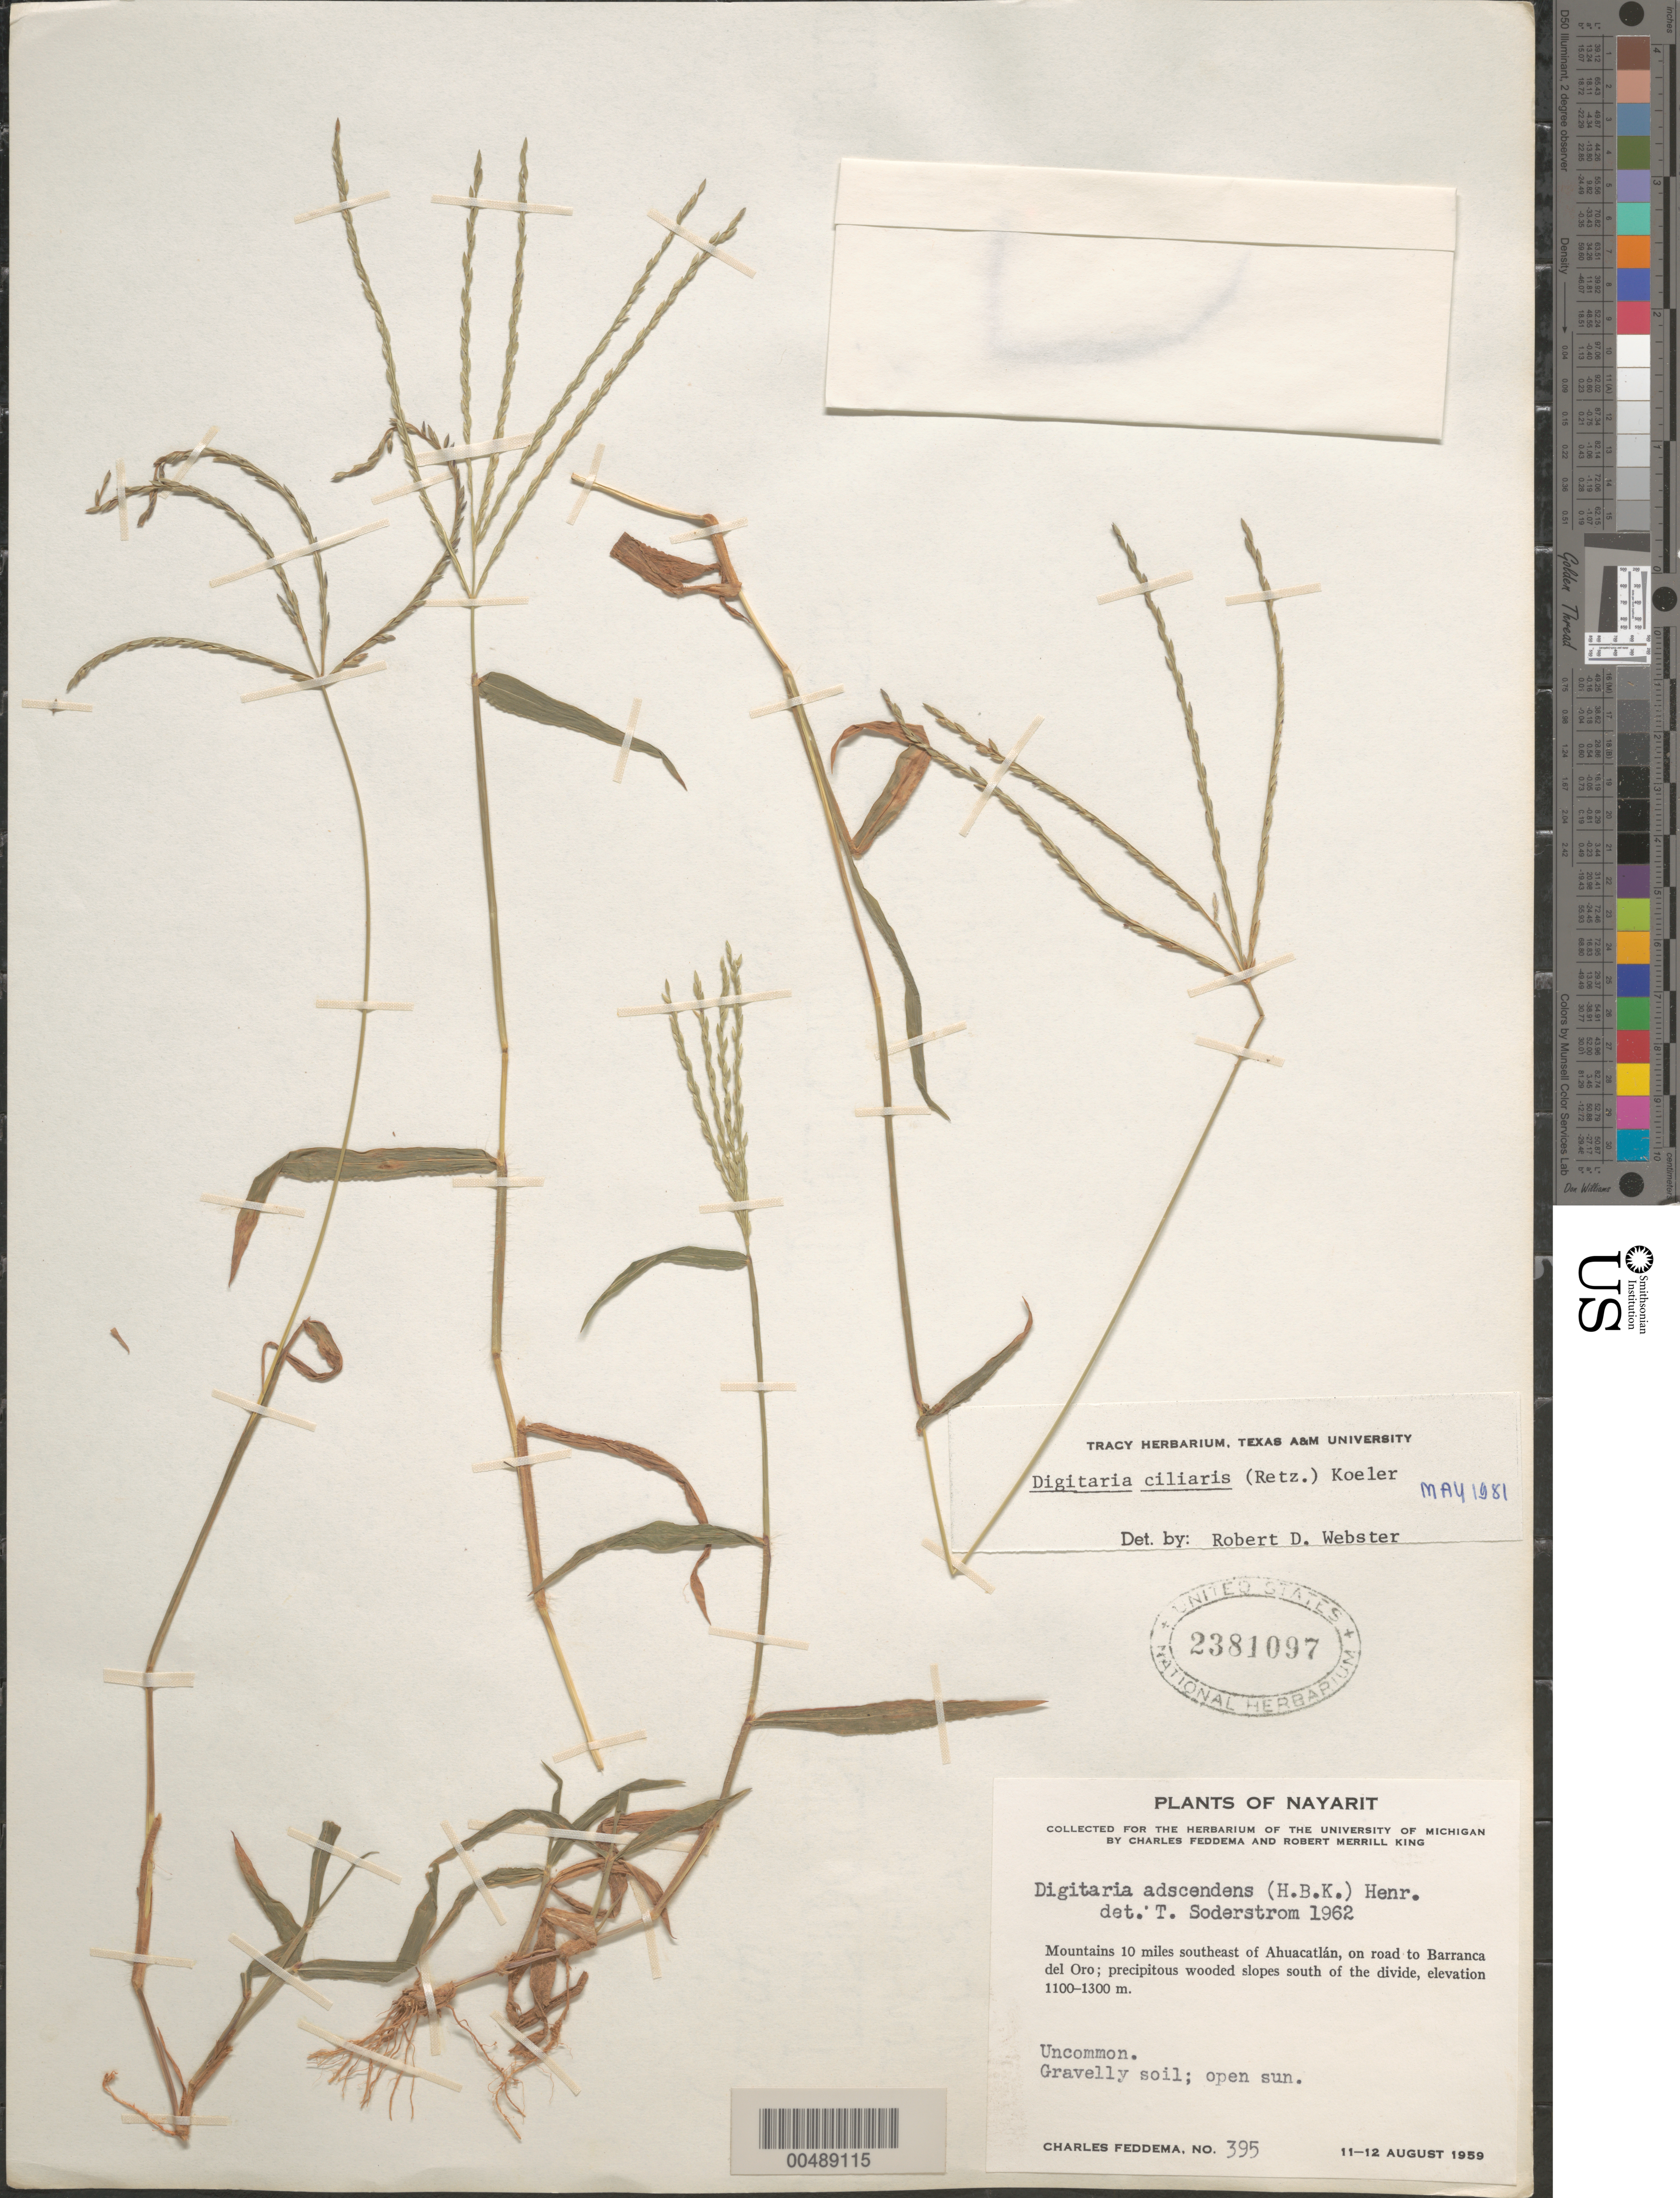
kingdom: Plantae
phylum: Tracheophyta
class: Liliopsida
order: Poales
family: Poaceae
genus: Digitaria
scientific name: Digitaria ciliaris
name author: (Retz.) Koeler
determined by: Webster, Robert D.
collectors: C. Feddema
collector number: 395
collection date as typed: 11 Aug 1959 to 12 Aug 1959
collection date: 1959-08-11/1959-08-12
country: Mexico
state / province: Nayarit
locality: Mts 10 mi SE of Ahuacatlán, on rd to Barranca del Oro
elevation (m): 1100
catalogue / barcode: US 2381097